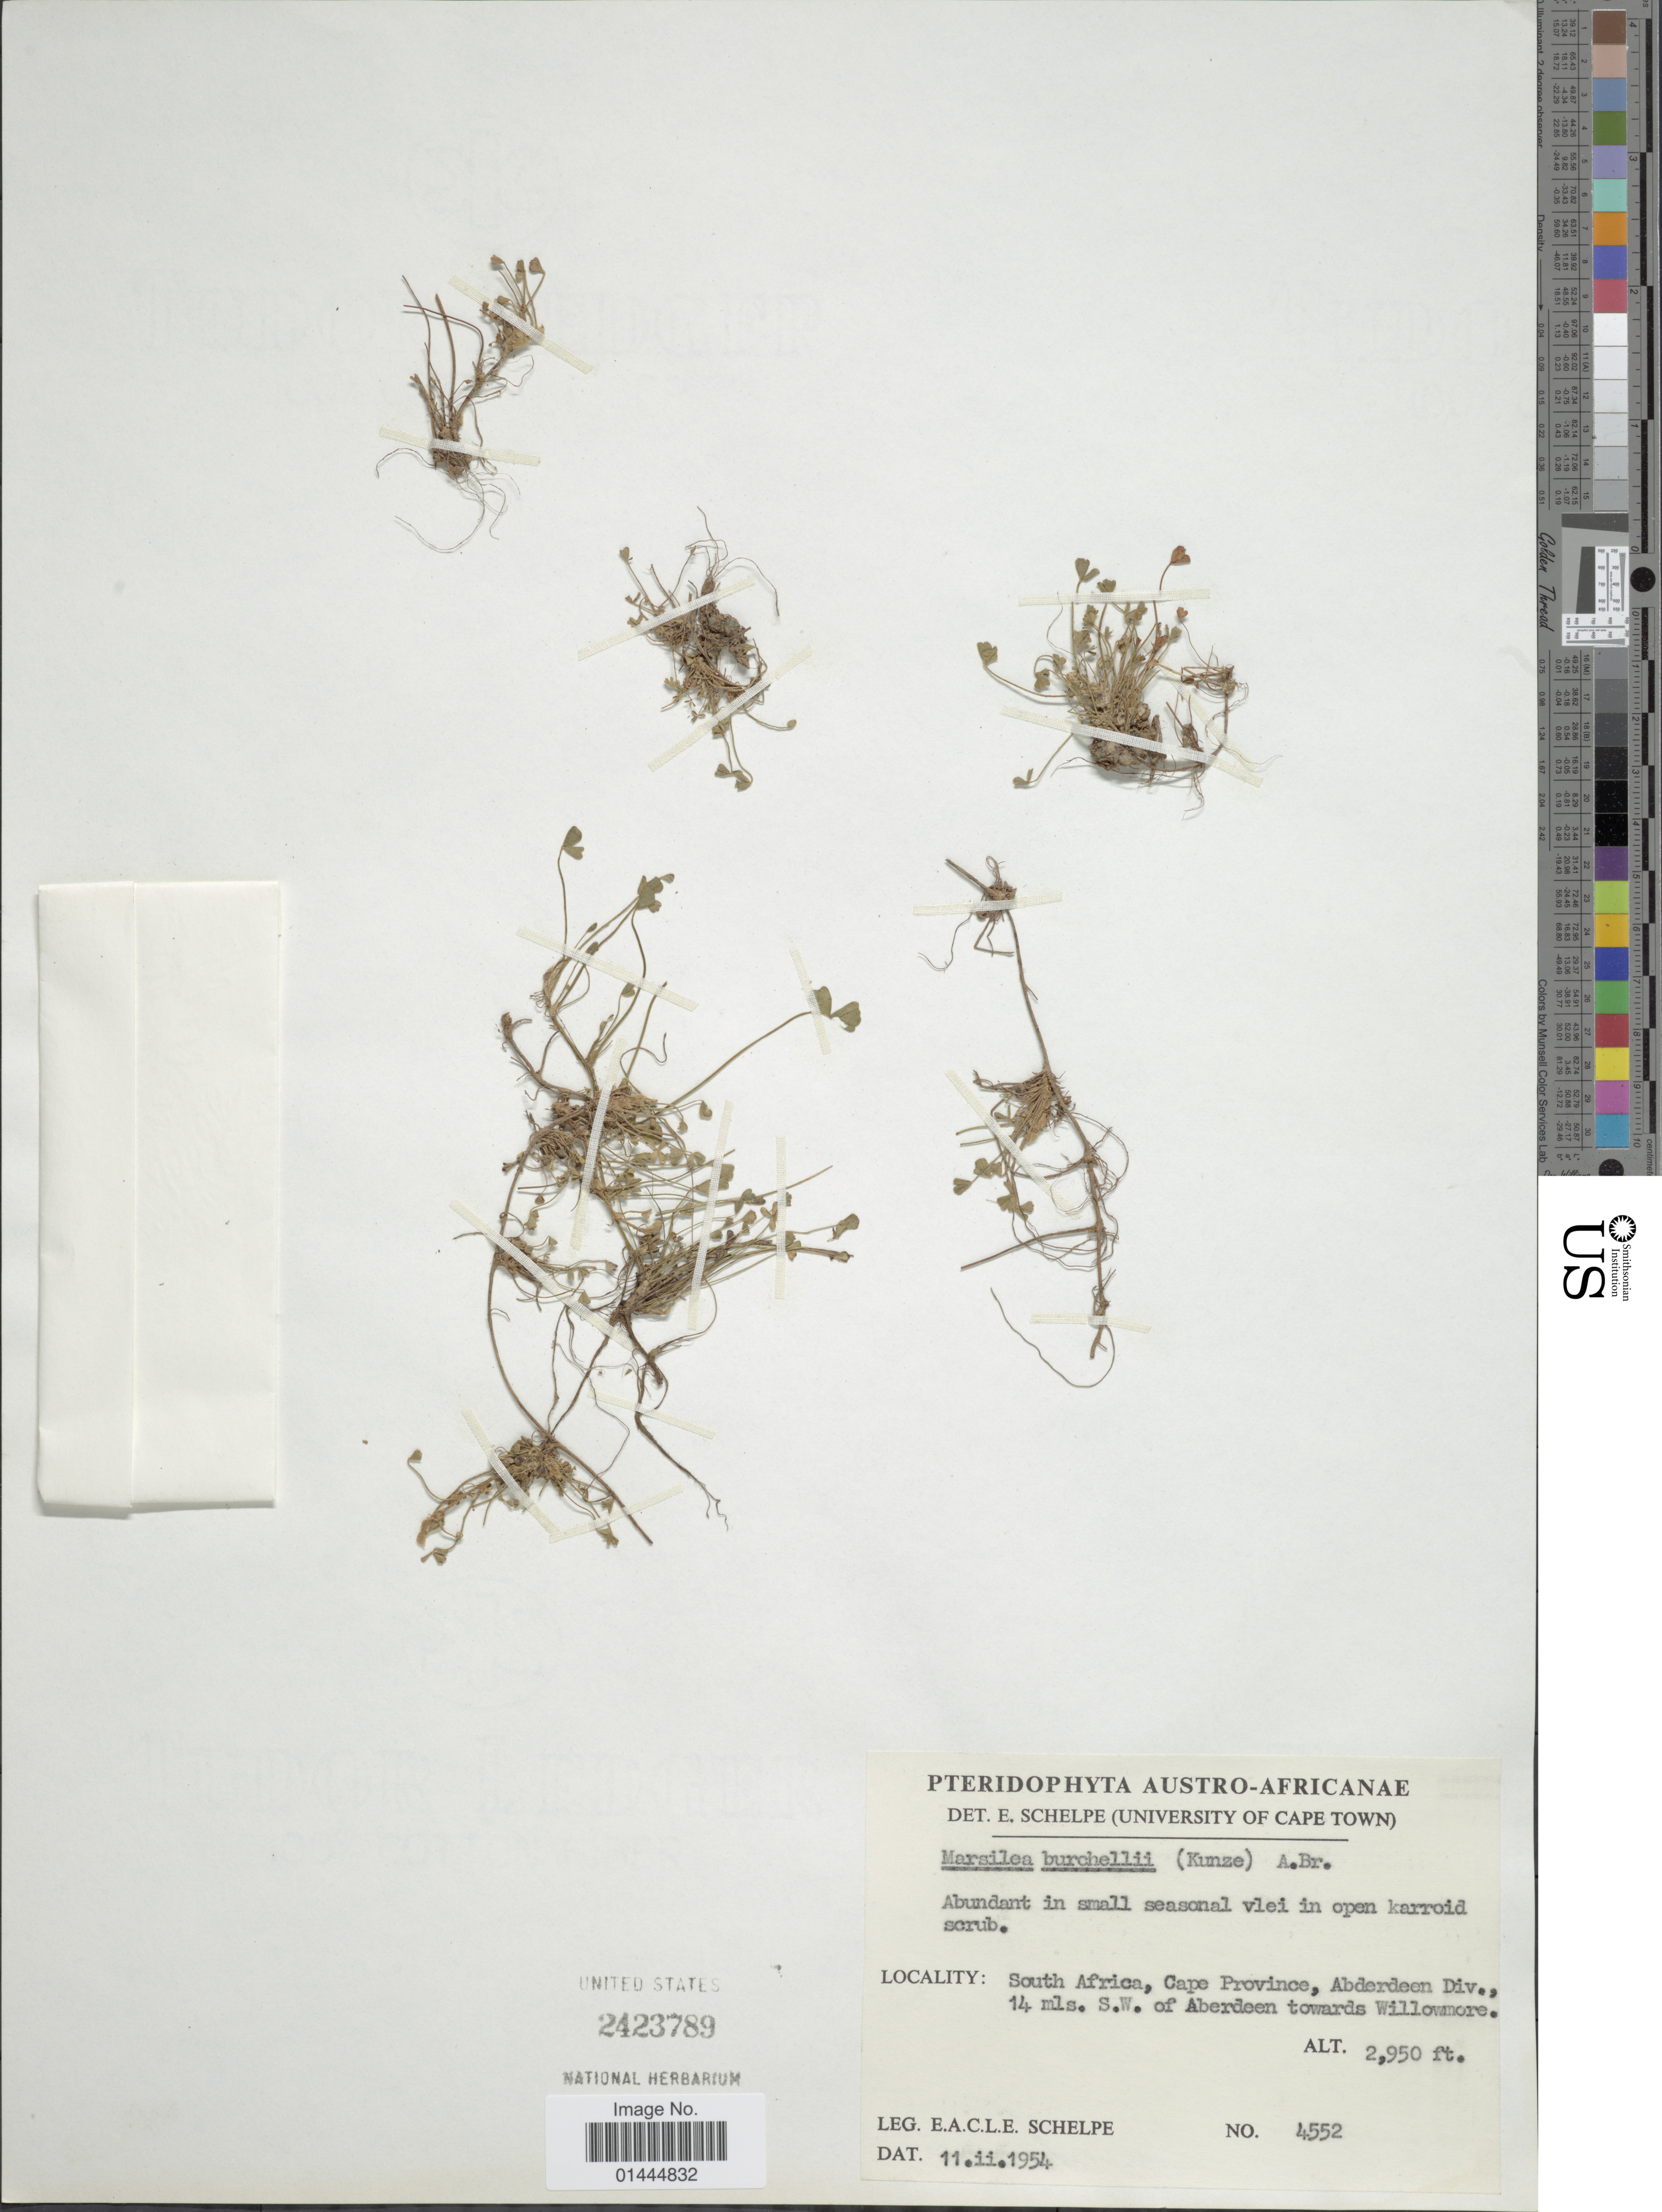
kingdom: Plantae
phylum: Tracheophyta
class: Polypodiopsida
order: Salviniales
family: Marsileaceae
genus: Marsilea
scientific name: Marsilea burchellii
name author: (Kunze) A. Braun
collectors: E. A. C. L. E. Schelpe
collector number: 4552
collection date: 1954-02-11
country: South Africa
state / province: Eastern Cape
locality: South Africa, Aberdeen Div., 14 mls. S.W. of Aberdeen towards Willowmore.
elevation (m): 899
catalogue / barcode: US 2423789